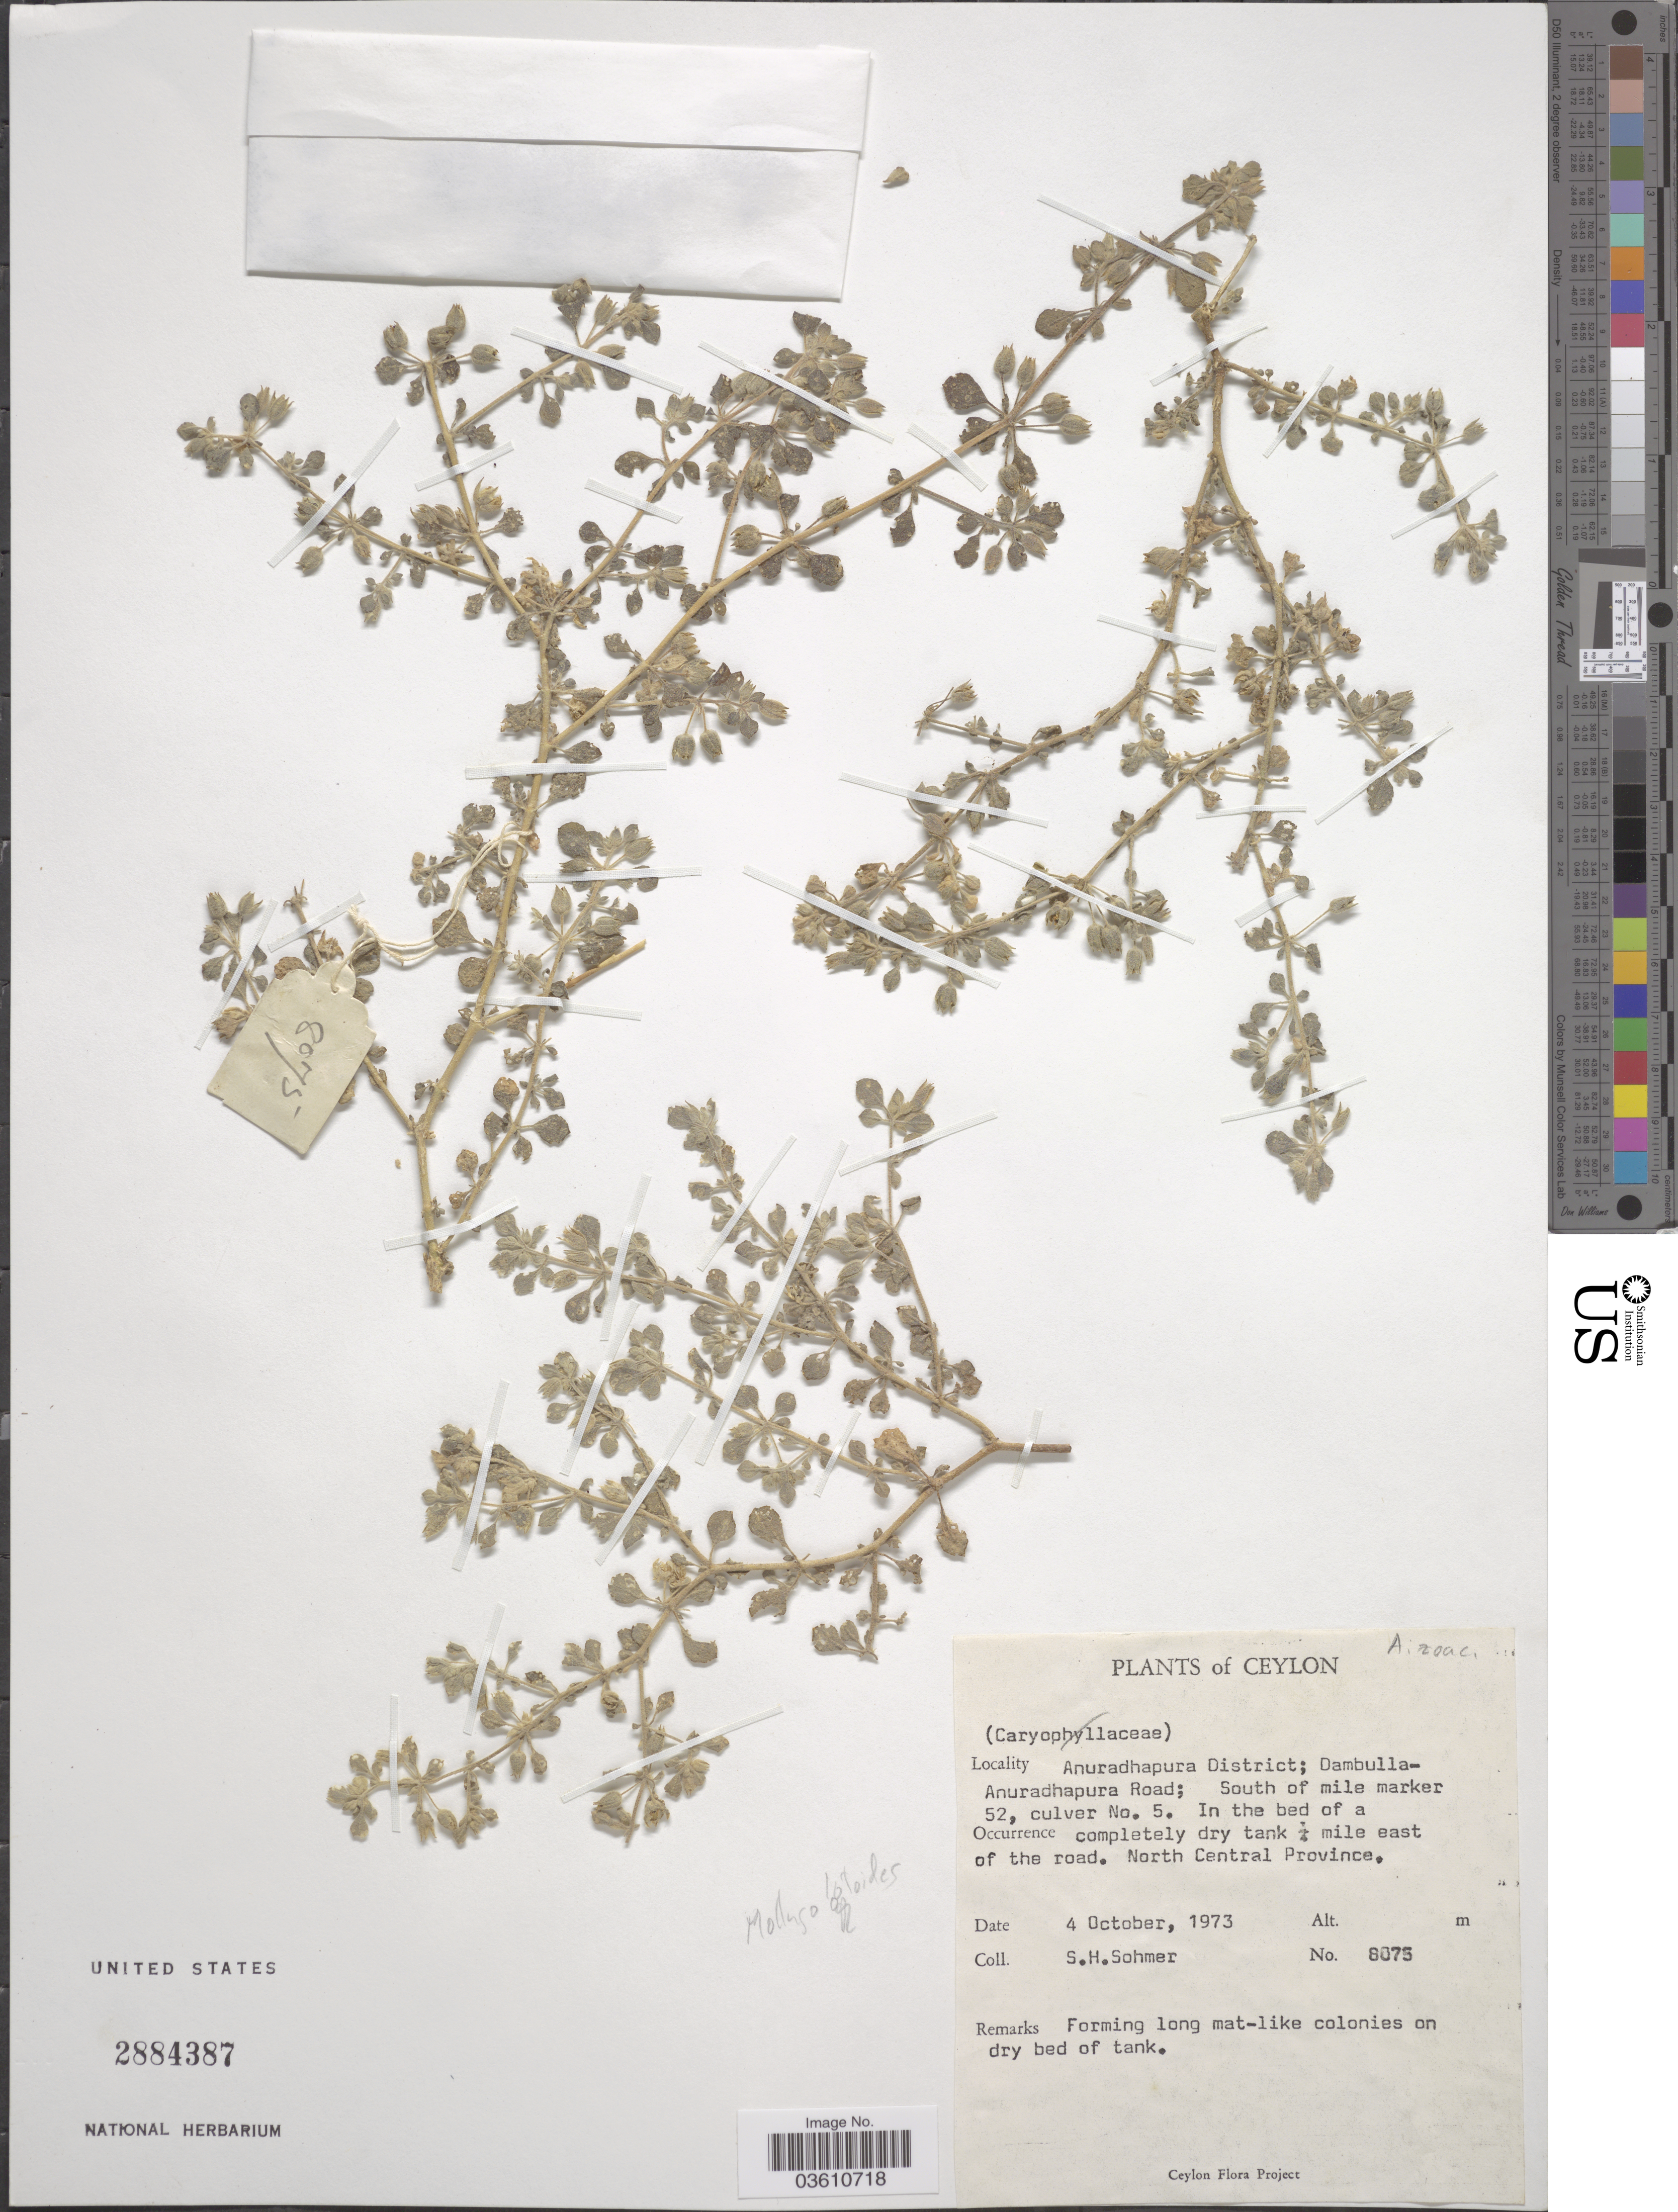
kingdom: Plantae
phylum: Tracheophyta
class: Magnoliopsida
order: Caryophyllales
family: Molluginaceae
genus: Glinus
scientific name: Glinus lotoides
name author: L.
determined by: Strong, Mark T., (BOT), Smithsonian Institution - National Museum of Natural History (UNITED STATES)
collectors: S. H. Sohmer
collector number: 8075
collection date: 1973-10-04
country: Sri Lanka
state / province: North Central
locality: Ceylon. Anuradhapura District; Dambulla-Anuradhapura Road; South of mile marker 52, culver No. 5. In the bed of a completely dry tank ¼ mile east of the road.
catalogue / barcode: US 2884387